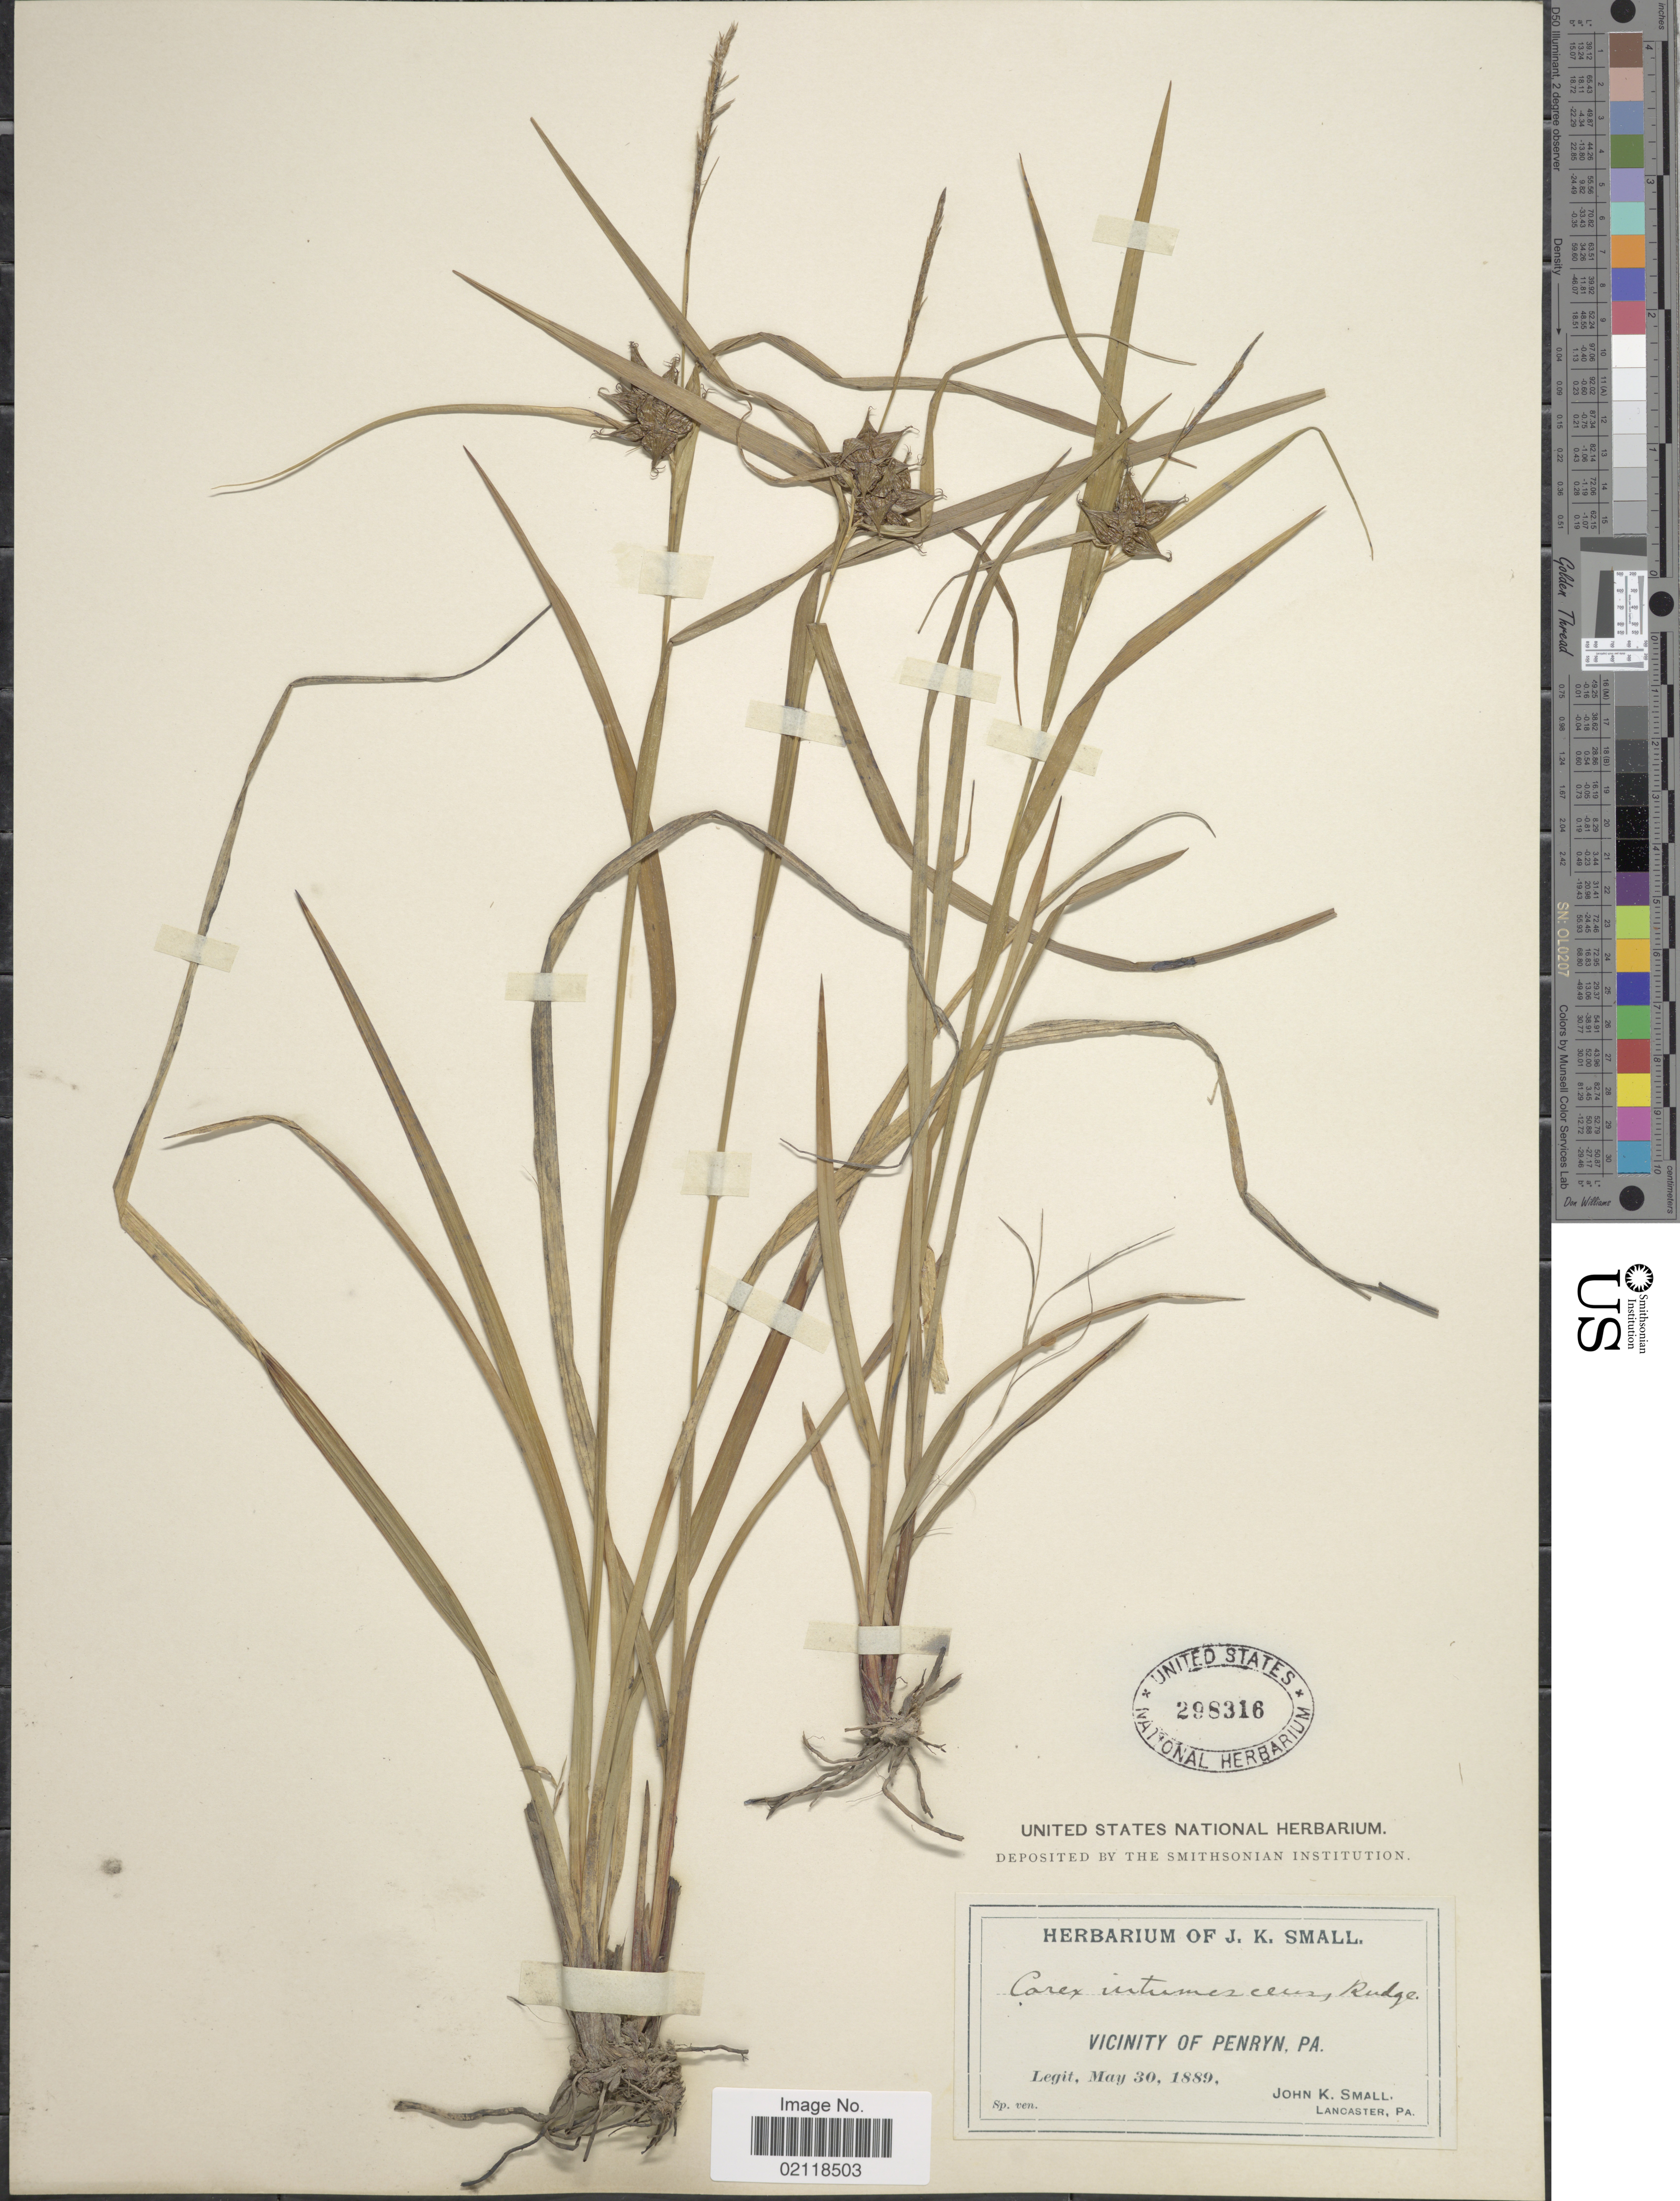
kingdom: Plantae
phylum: Tracheophyta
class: Liliopsida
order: Poales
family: Cyperaceae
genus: Carex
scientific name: Carex intumescens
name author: Rudge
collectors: J. K. Small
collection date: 1889-05-30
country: United States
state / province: Pennsylvania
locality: Vicinity of Penryn.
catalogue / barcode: US 298316